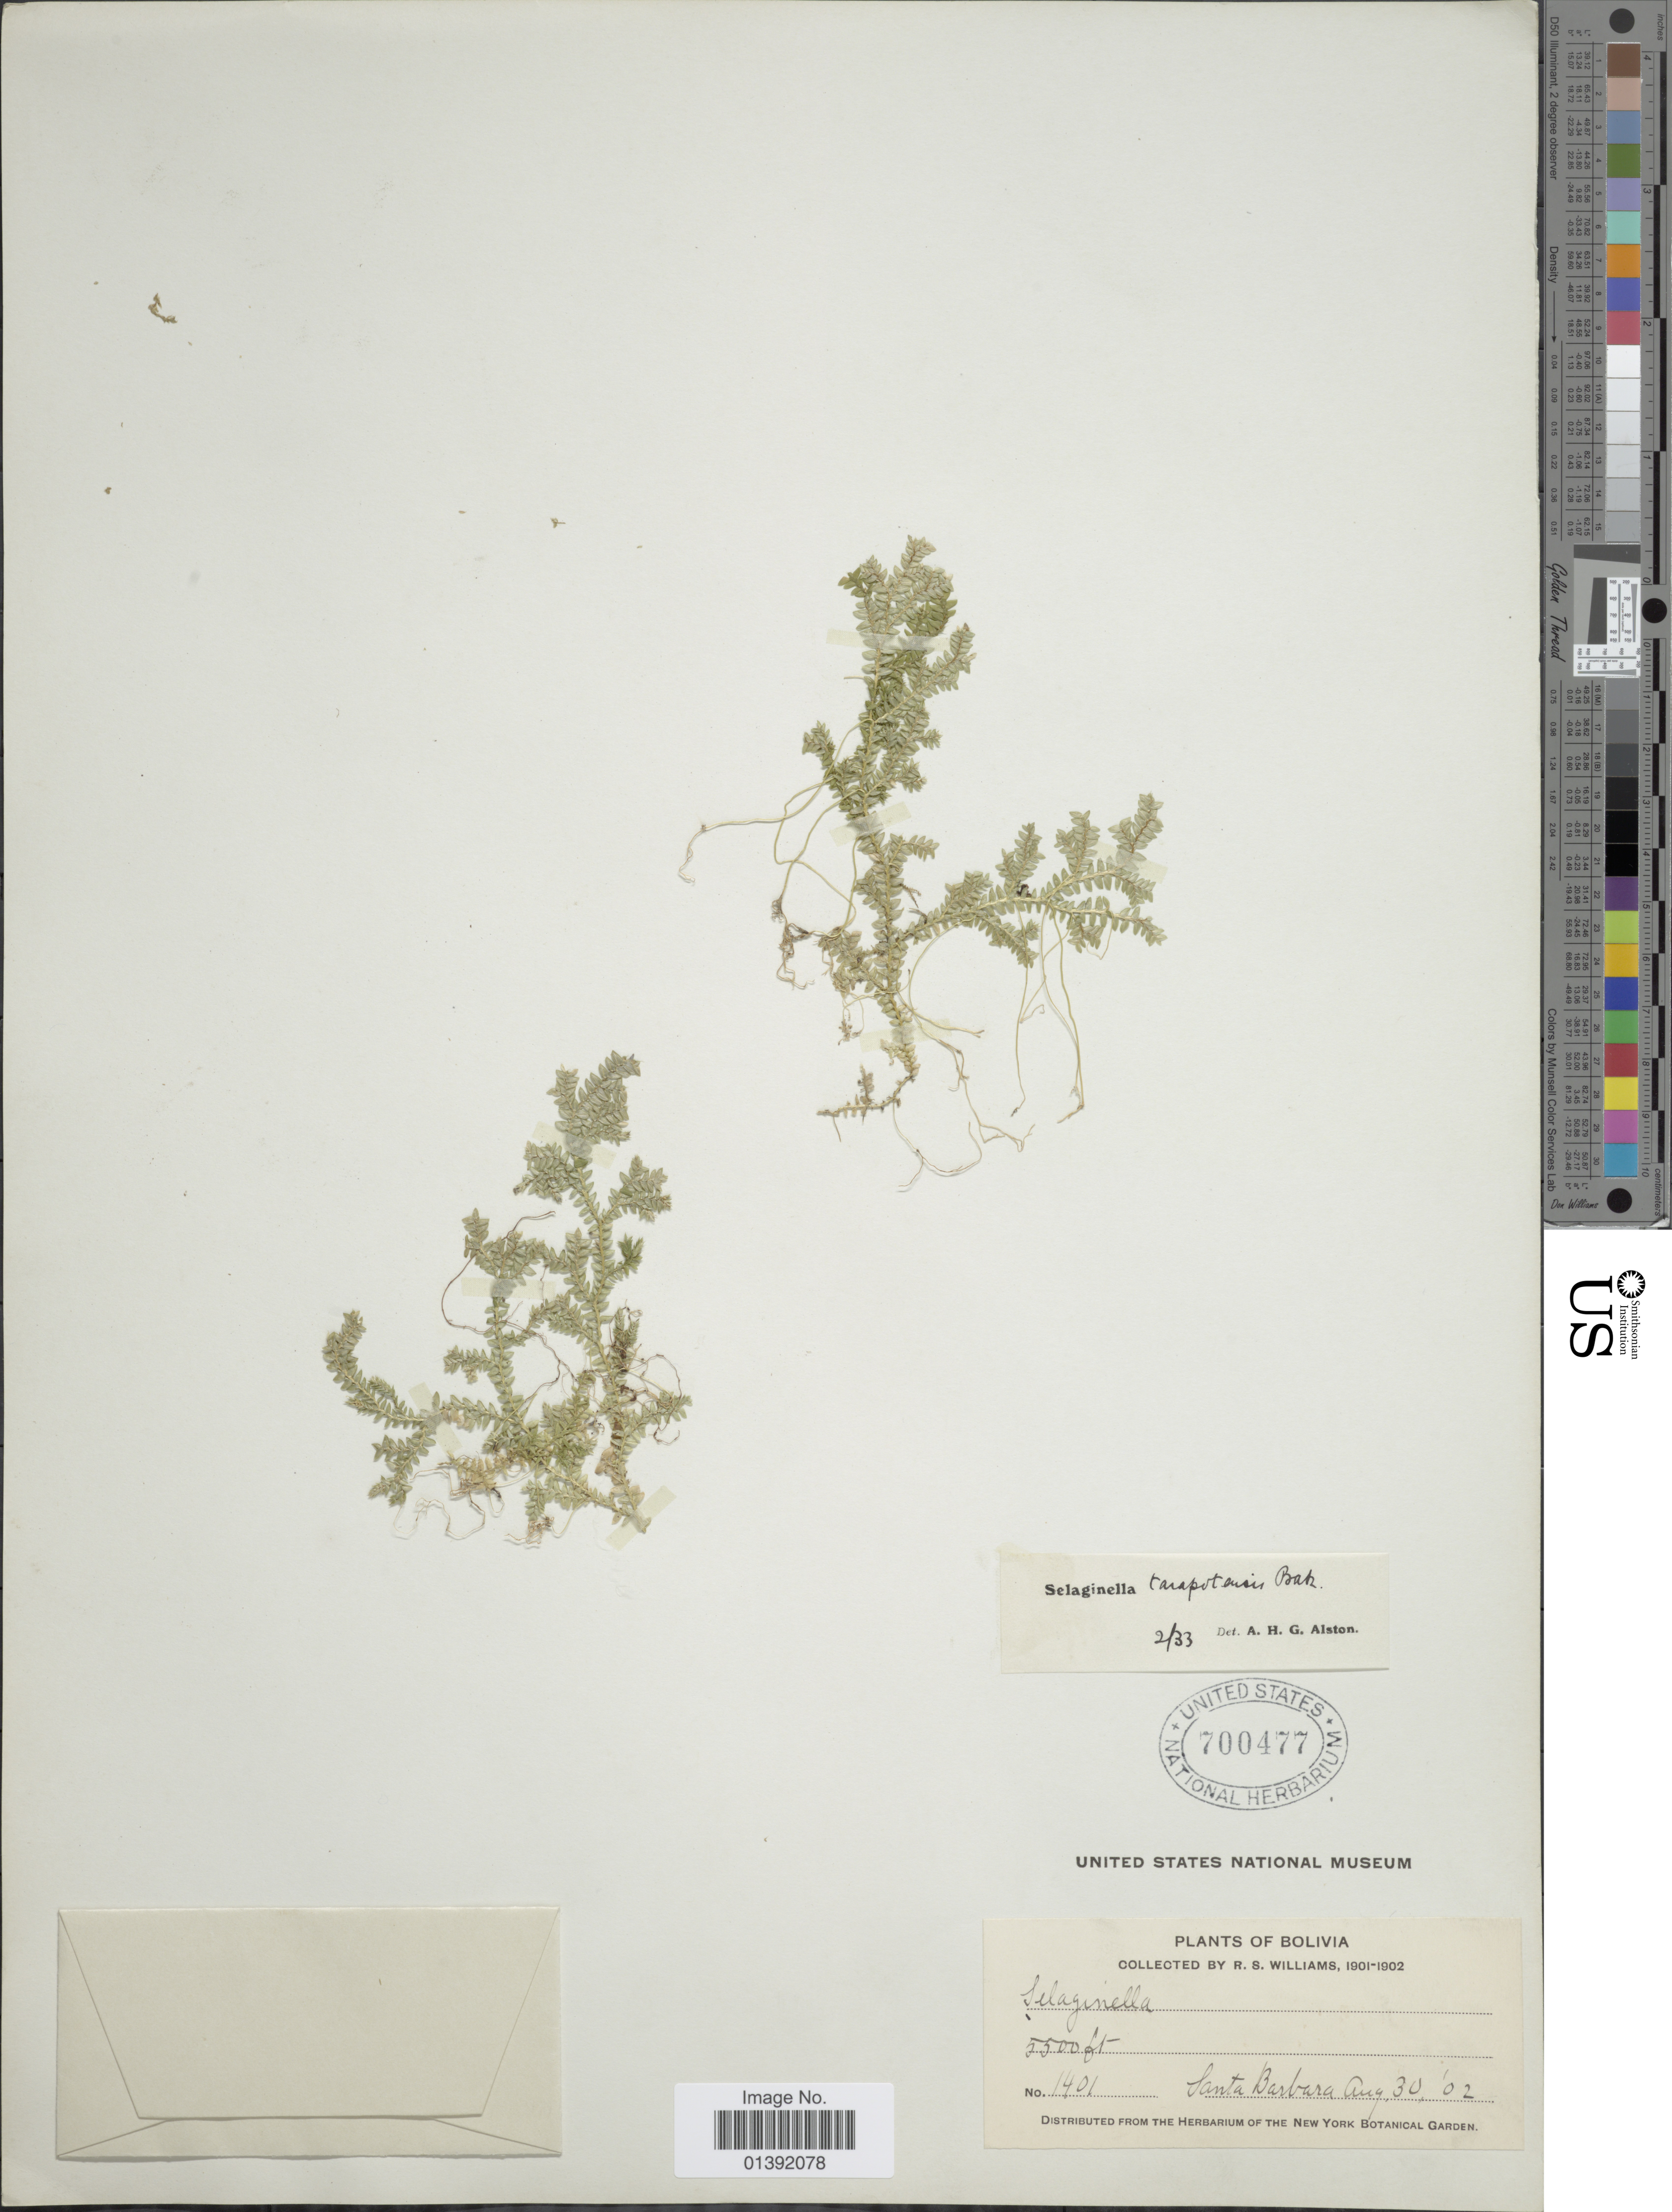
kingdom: Plantae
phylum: Tracheophyta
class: Lycopodiopsida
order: Selaginellales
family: Selaginellaceae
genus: Selaginella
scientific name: Selaginella tarapotensis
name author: Baker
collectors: R. S. Williams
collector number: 1401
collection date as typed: Aug. 30, '02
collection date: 1902-08-30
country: Bolivia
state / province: La Paz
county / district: Franz Tamayo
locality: Santa Barbara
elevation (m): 1676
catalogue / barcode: US 700477